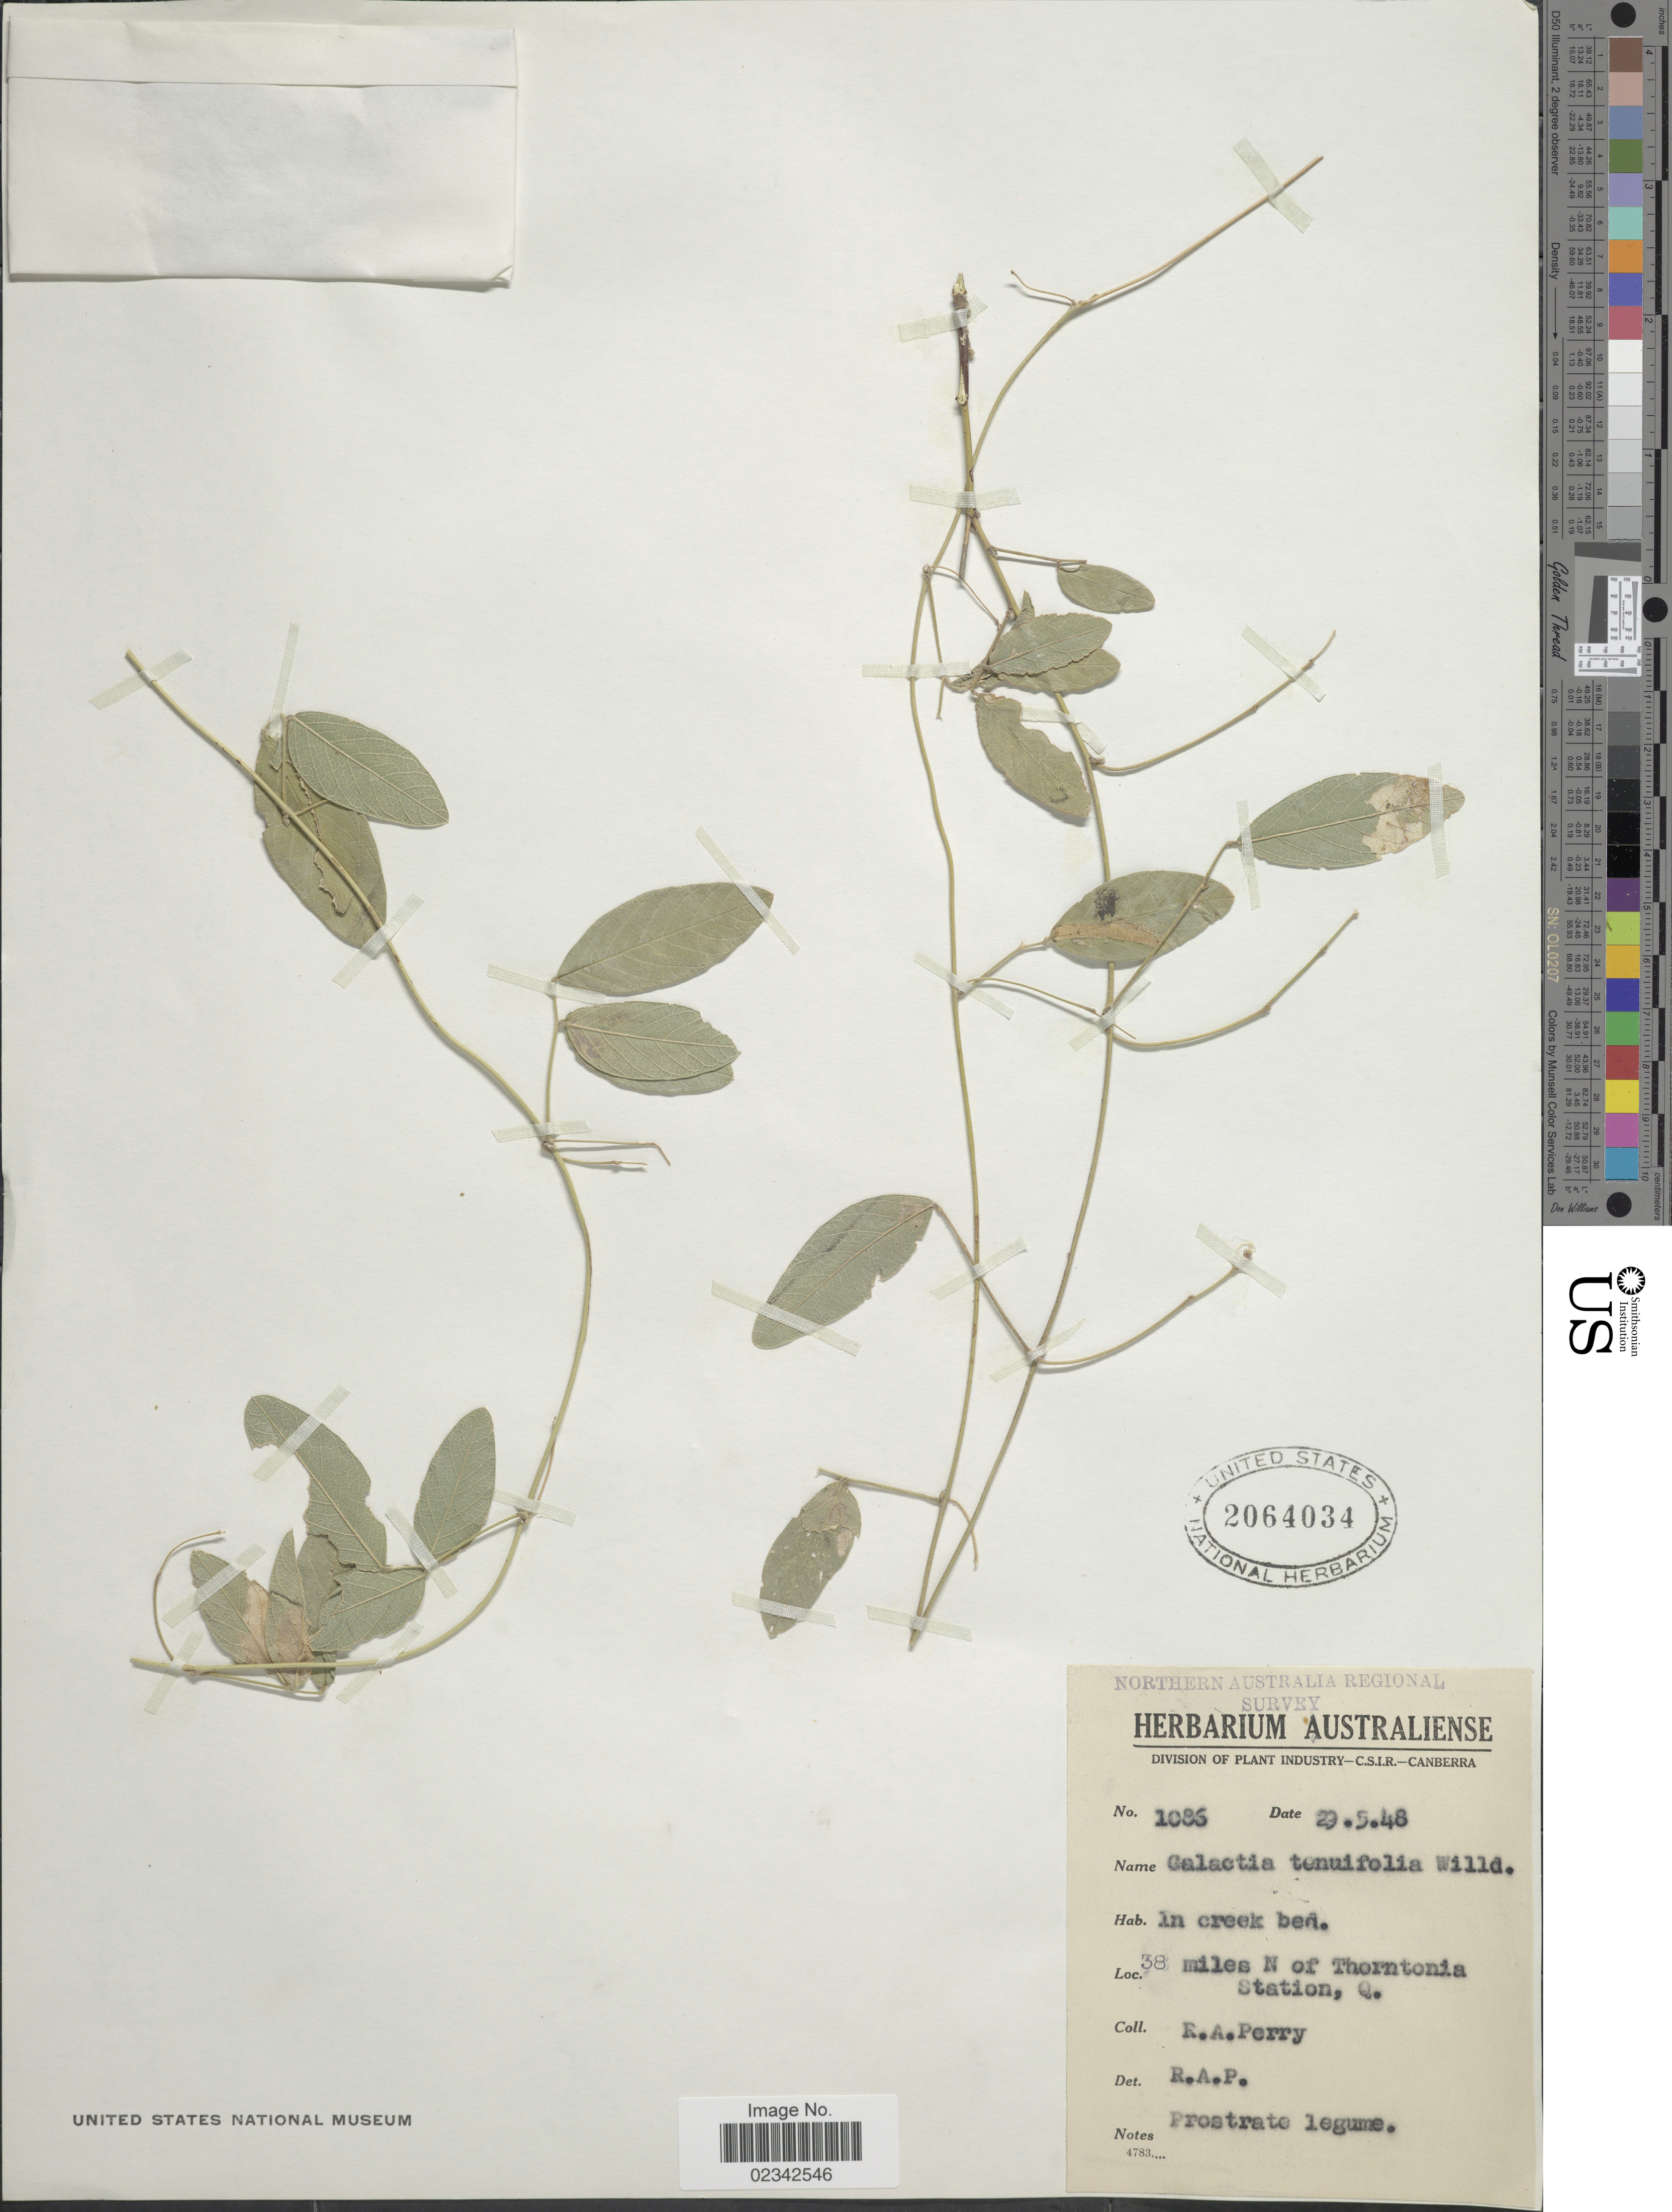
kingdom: Plantae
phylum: Tracheophyta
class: Magnoliopsida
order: Fabales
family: Fabaceae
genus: Galactia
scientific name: Galactia tenuiflora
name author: (J.G. Klein ex Willd.) Wight & Arn.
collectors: Perry, R. A.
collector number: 1086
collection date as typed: Transcribed d/m/y: 29/5/48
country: Australia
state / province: Queensland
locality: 38 miles N of Thorntonia Station, Q.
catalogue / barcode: US 2064034